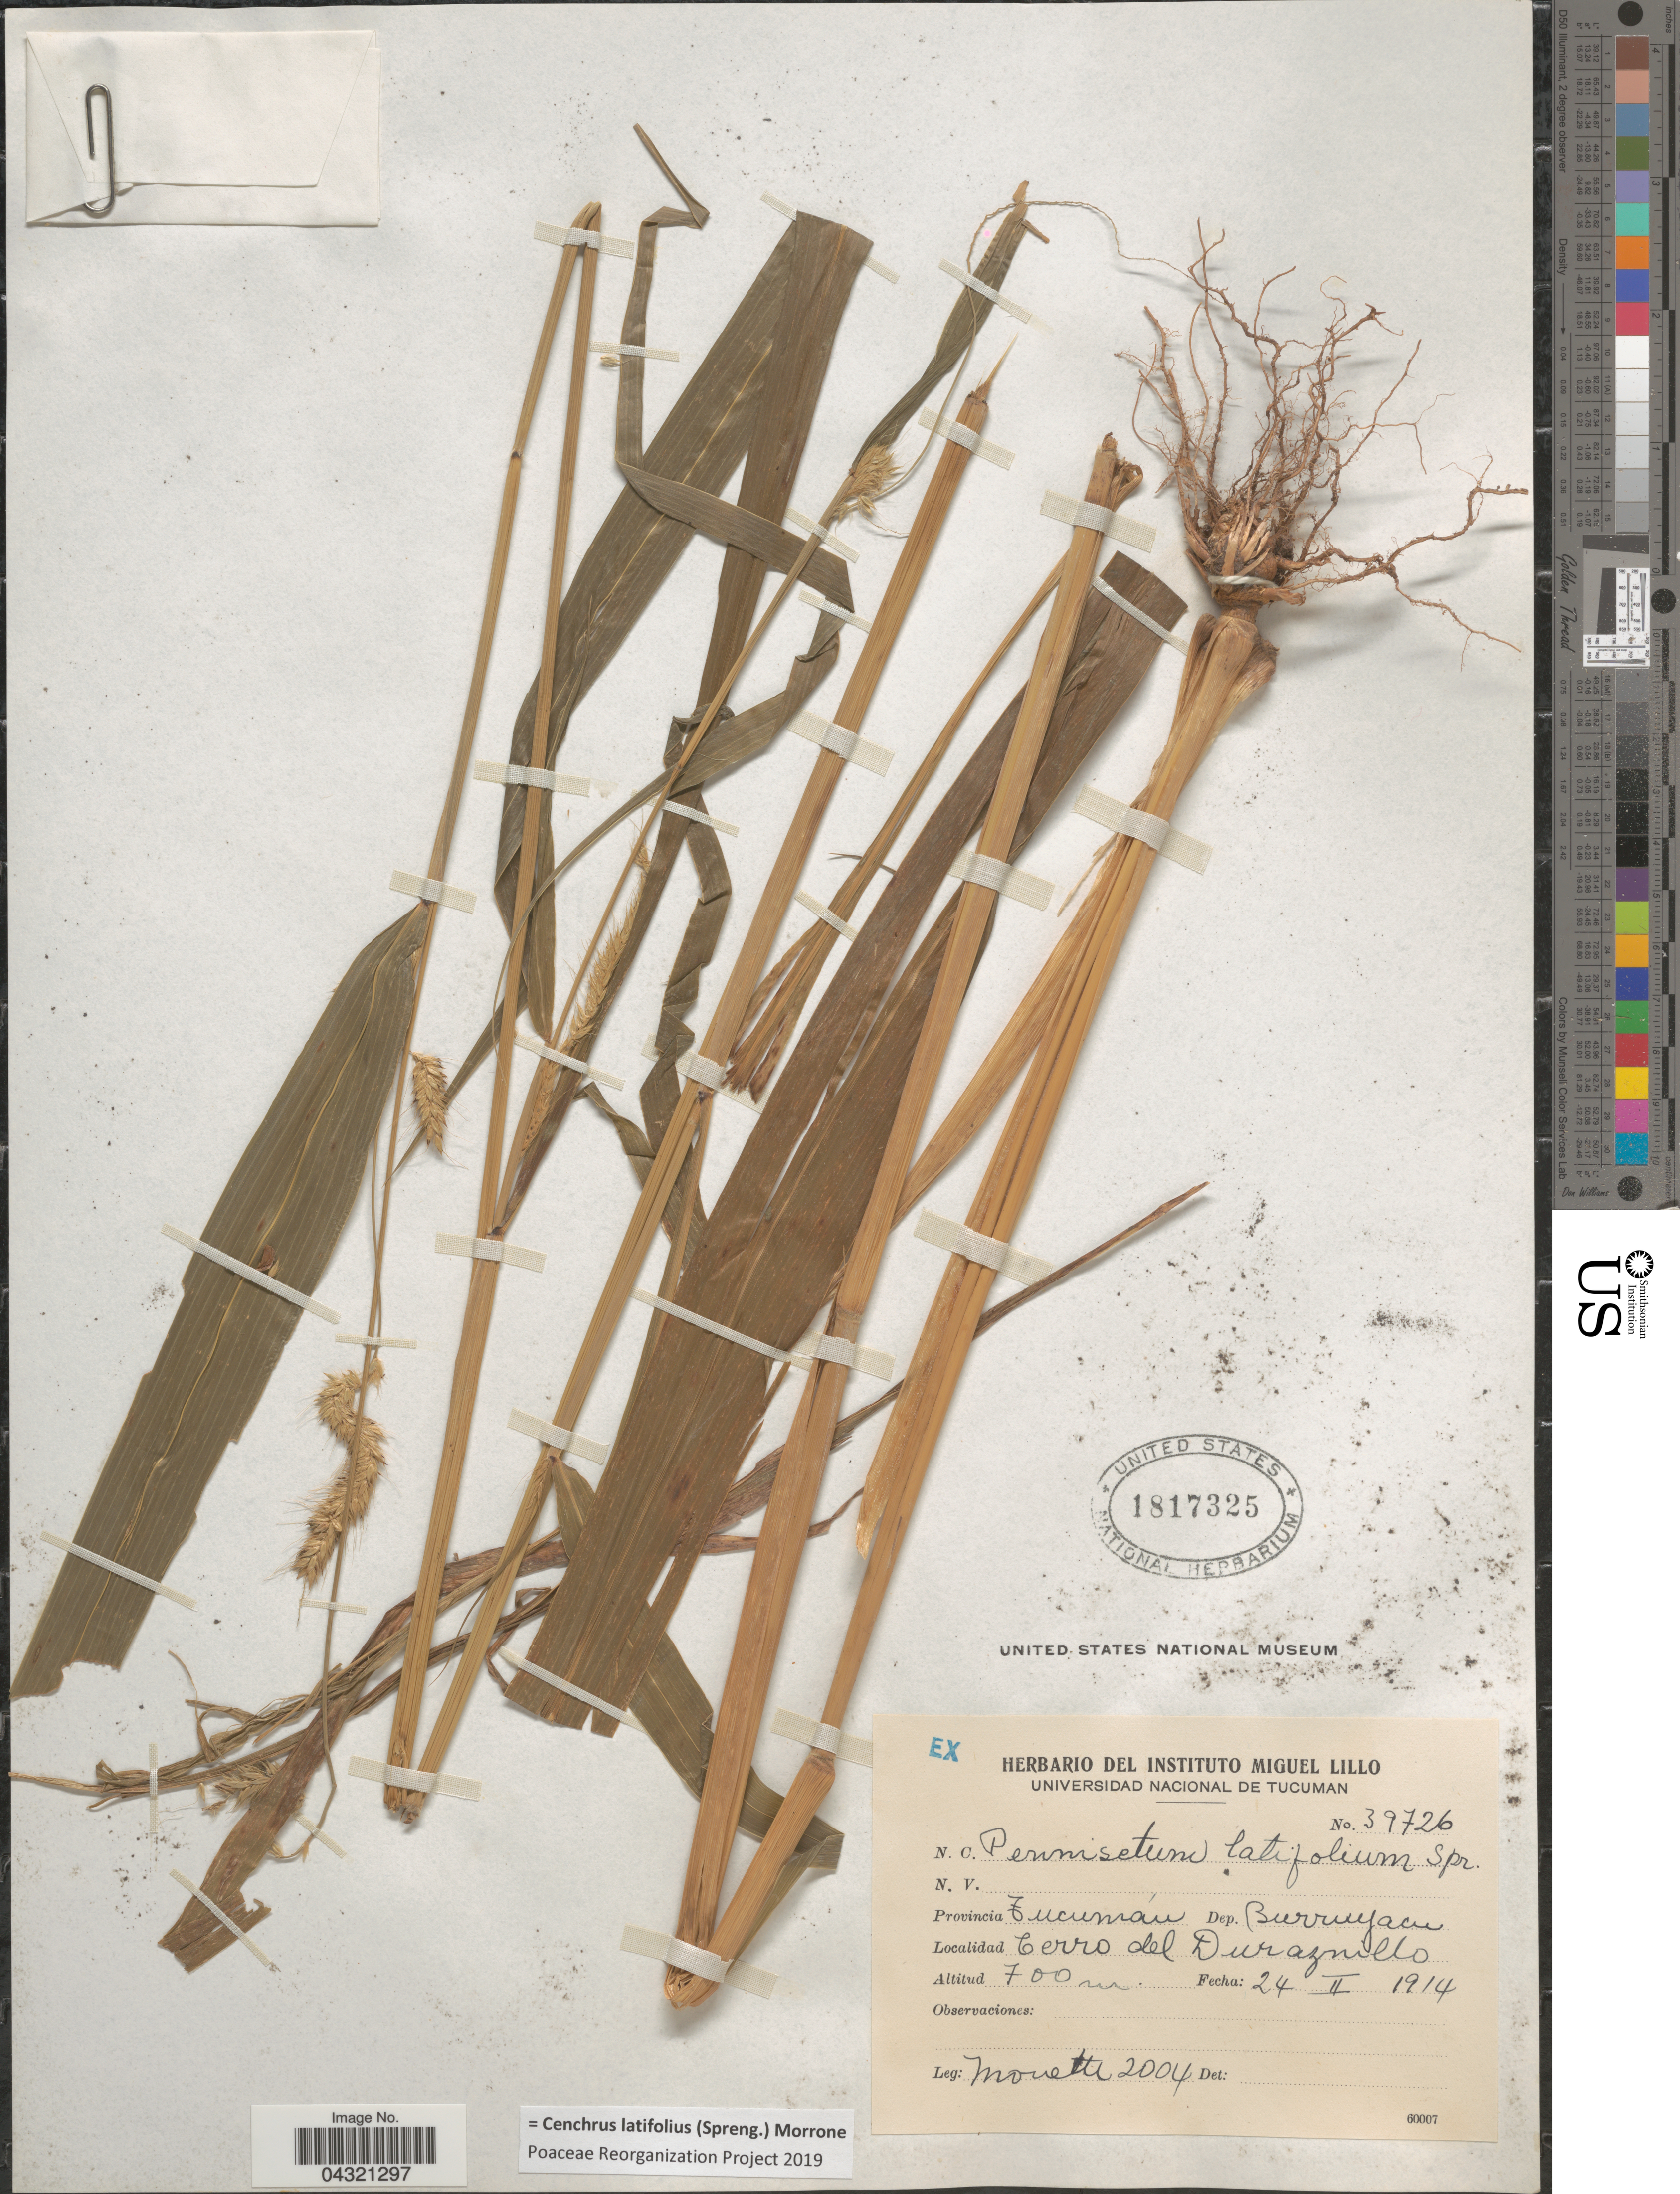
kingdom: Plantae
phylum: Tracheophyta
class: Liliopsida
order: Poales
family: Poaceae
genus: Cenchrus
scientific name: Cenchrus latifolius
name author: (Spreng.) Morrone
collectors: Monetti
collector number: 2004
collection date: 1914-02-24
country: Argentina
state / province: Tucuman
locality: Dep. Burruyacu. Cerro del Duraznillo.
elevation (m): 700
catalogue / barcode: US 1817325